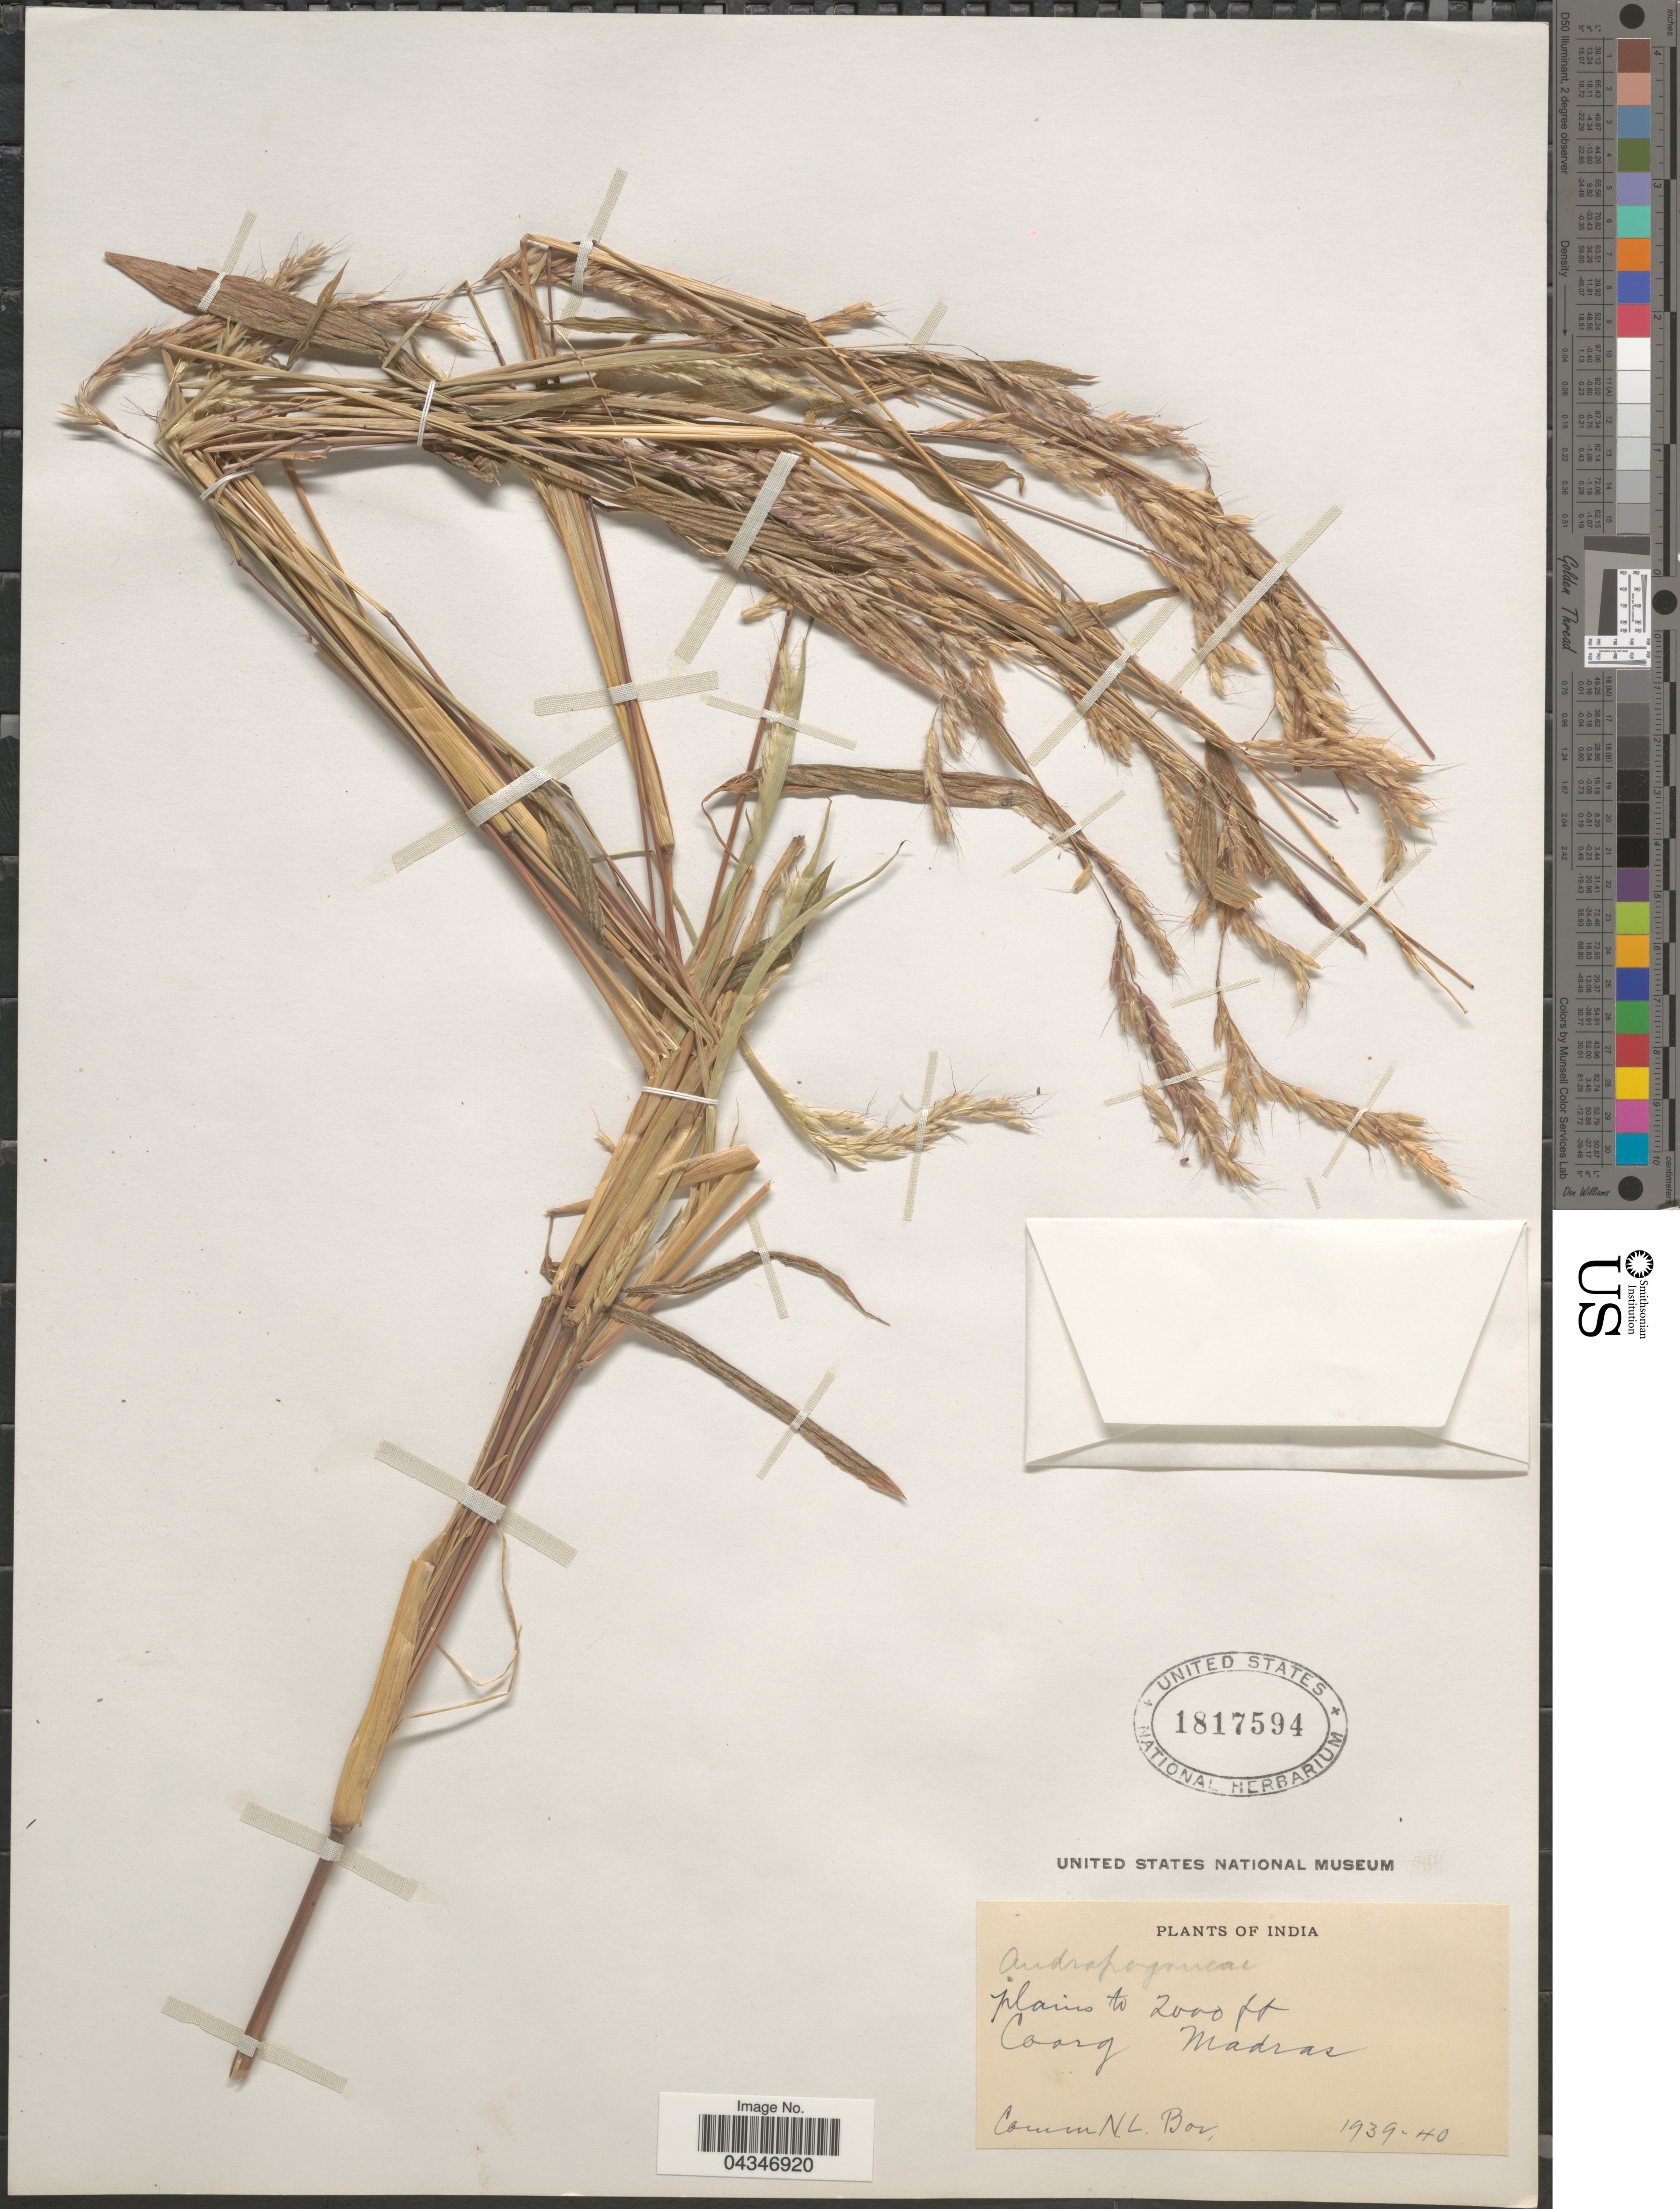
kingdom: Plantae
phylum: Tracheophyta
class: Liliopsida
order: Poales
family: Poaceae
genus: Andropogon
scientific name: Andropogon sp.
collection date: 1939/1940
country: India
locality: Coorg. Madras.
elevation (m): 610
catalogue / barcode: US 1817594